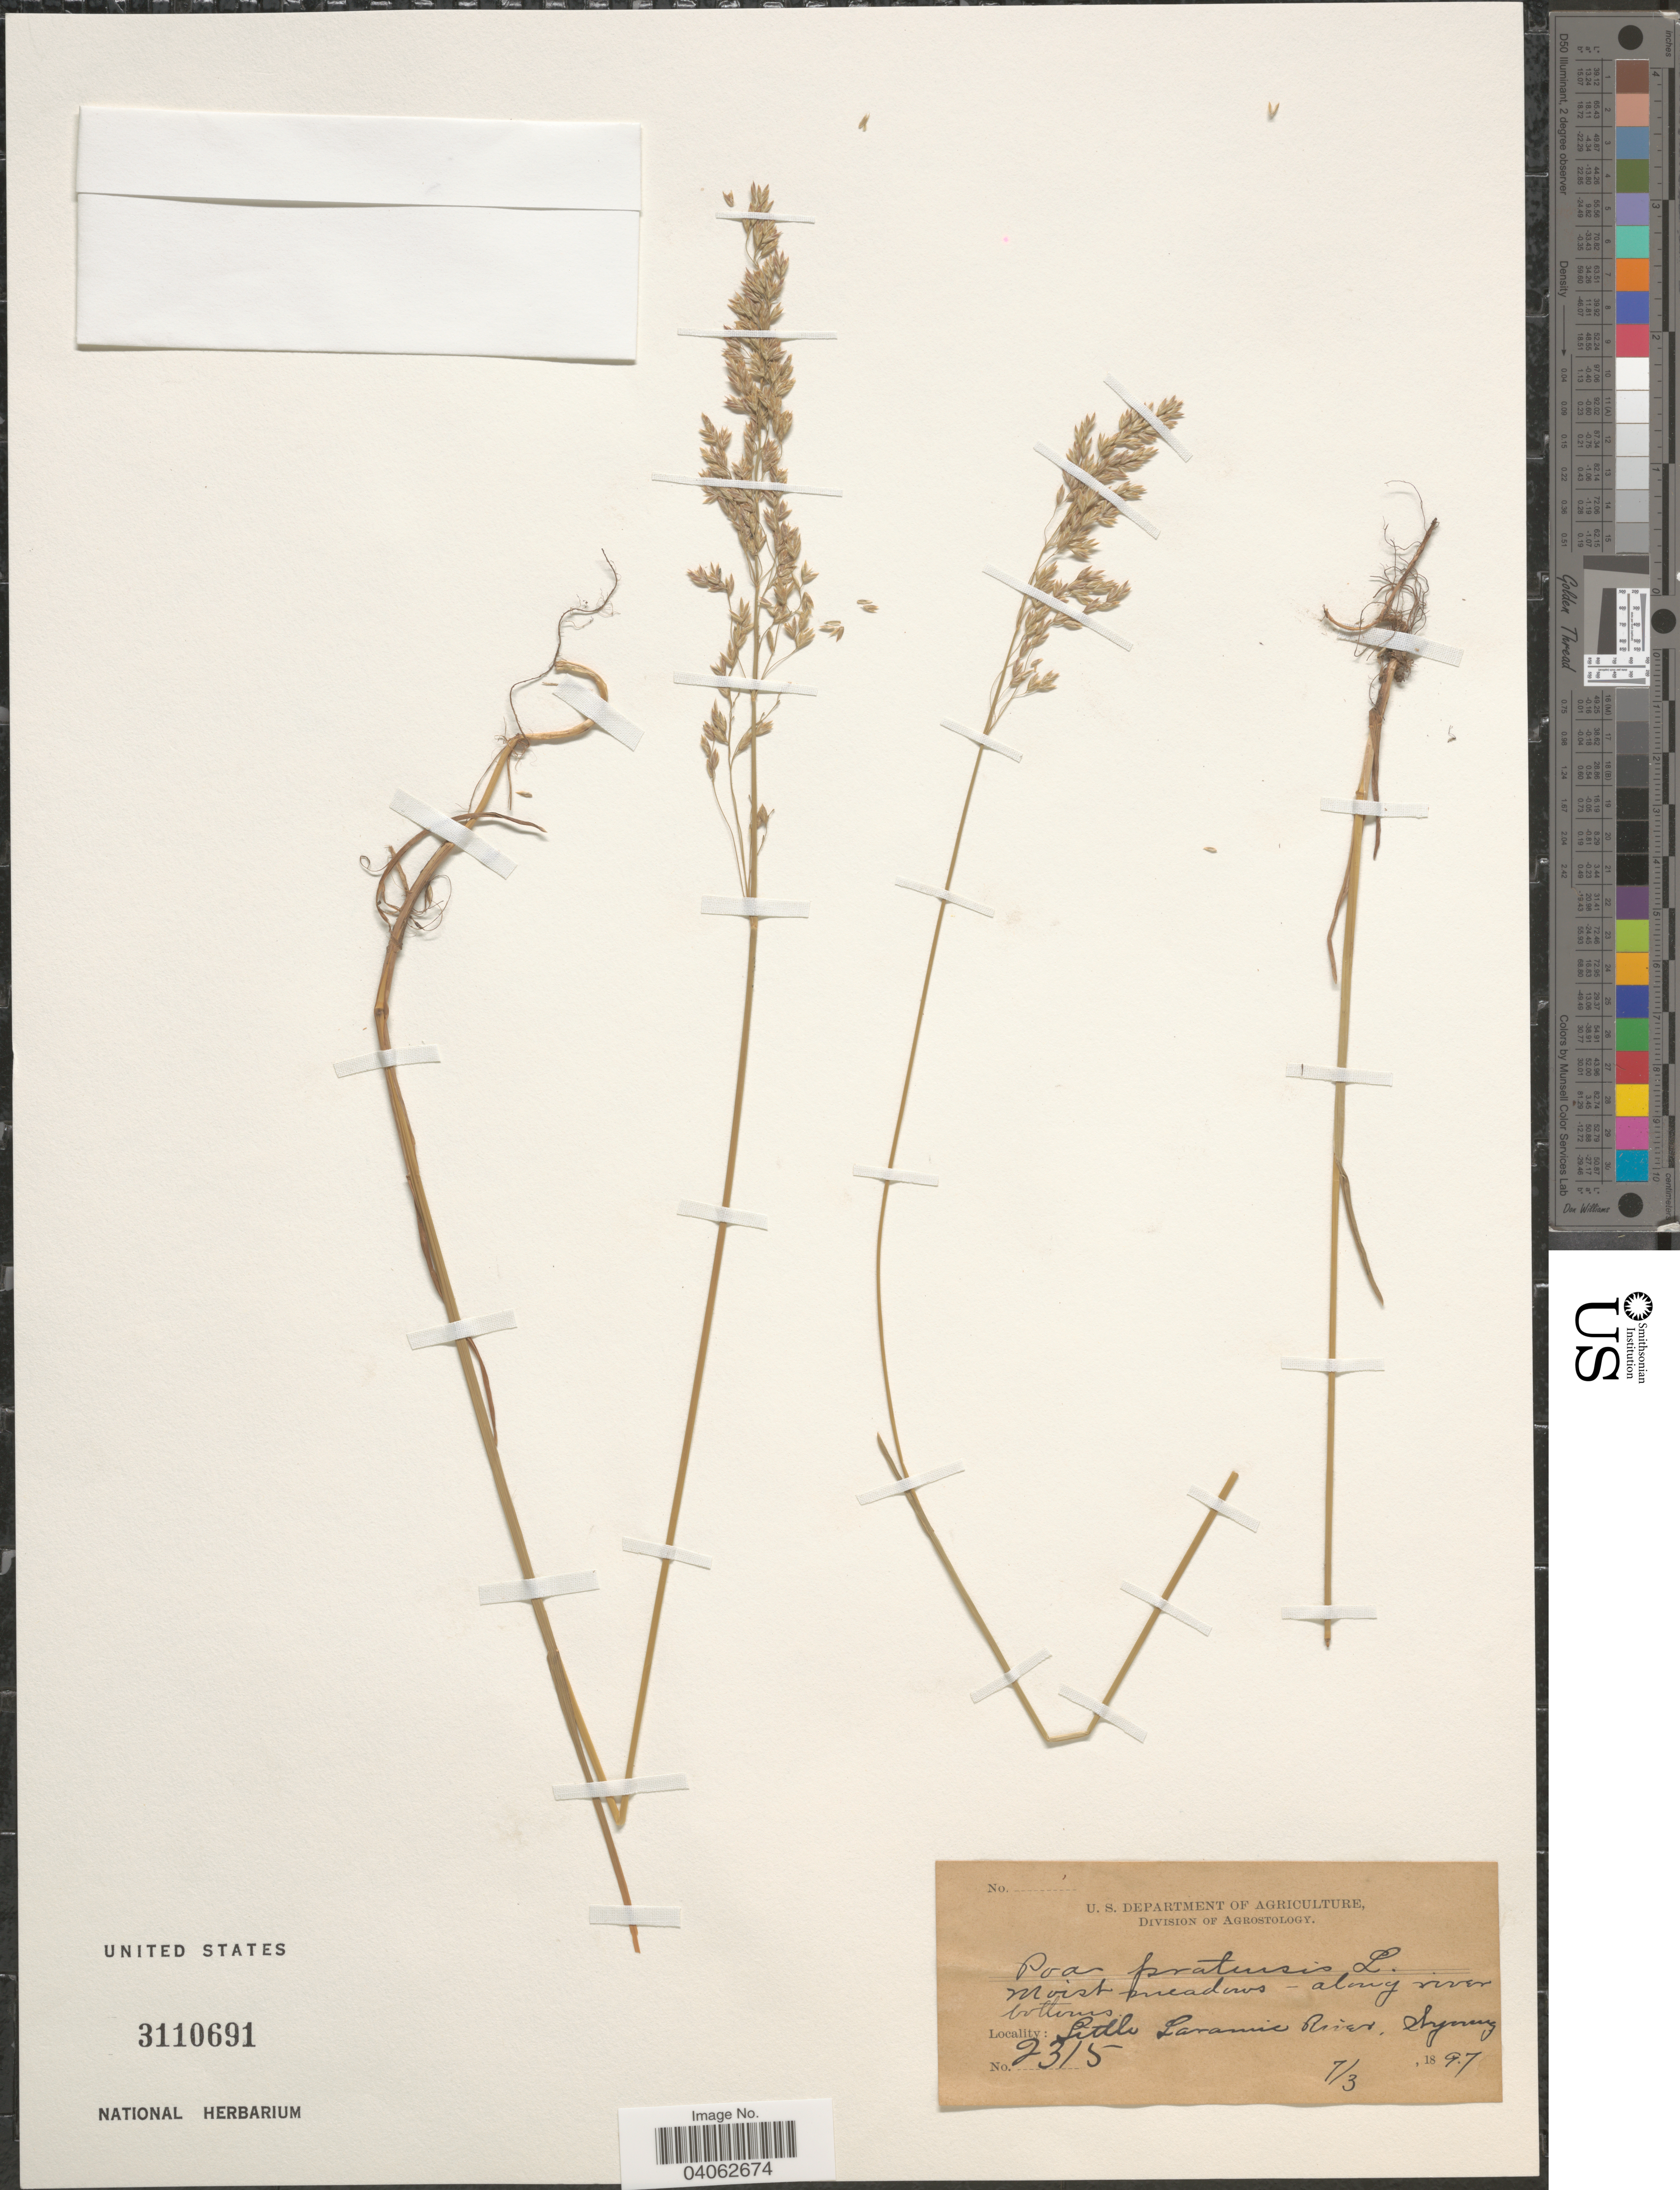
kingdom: Plantae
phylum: Tracheophyta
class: Liliopsida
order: Poales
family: Poaceae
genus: Poa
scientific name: Poa pratensis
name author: L.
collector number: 2315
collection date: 1897-07-03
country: United States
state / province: Wyoming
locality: Little Laramie River.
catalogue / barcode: US 3110691